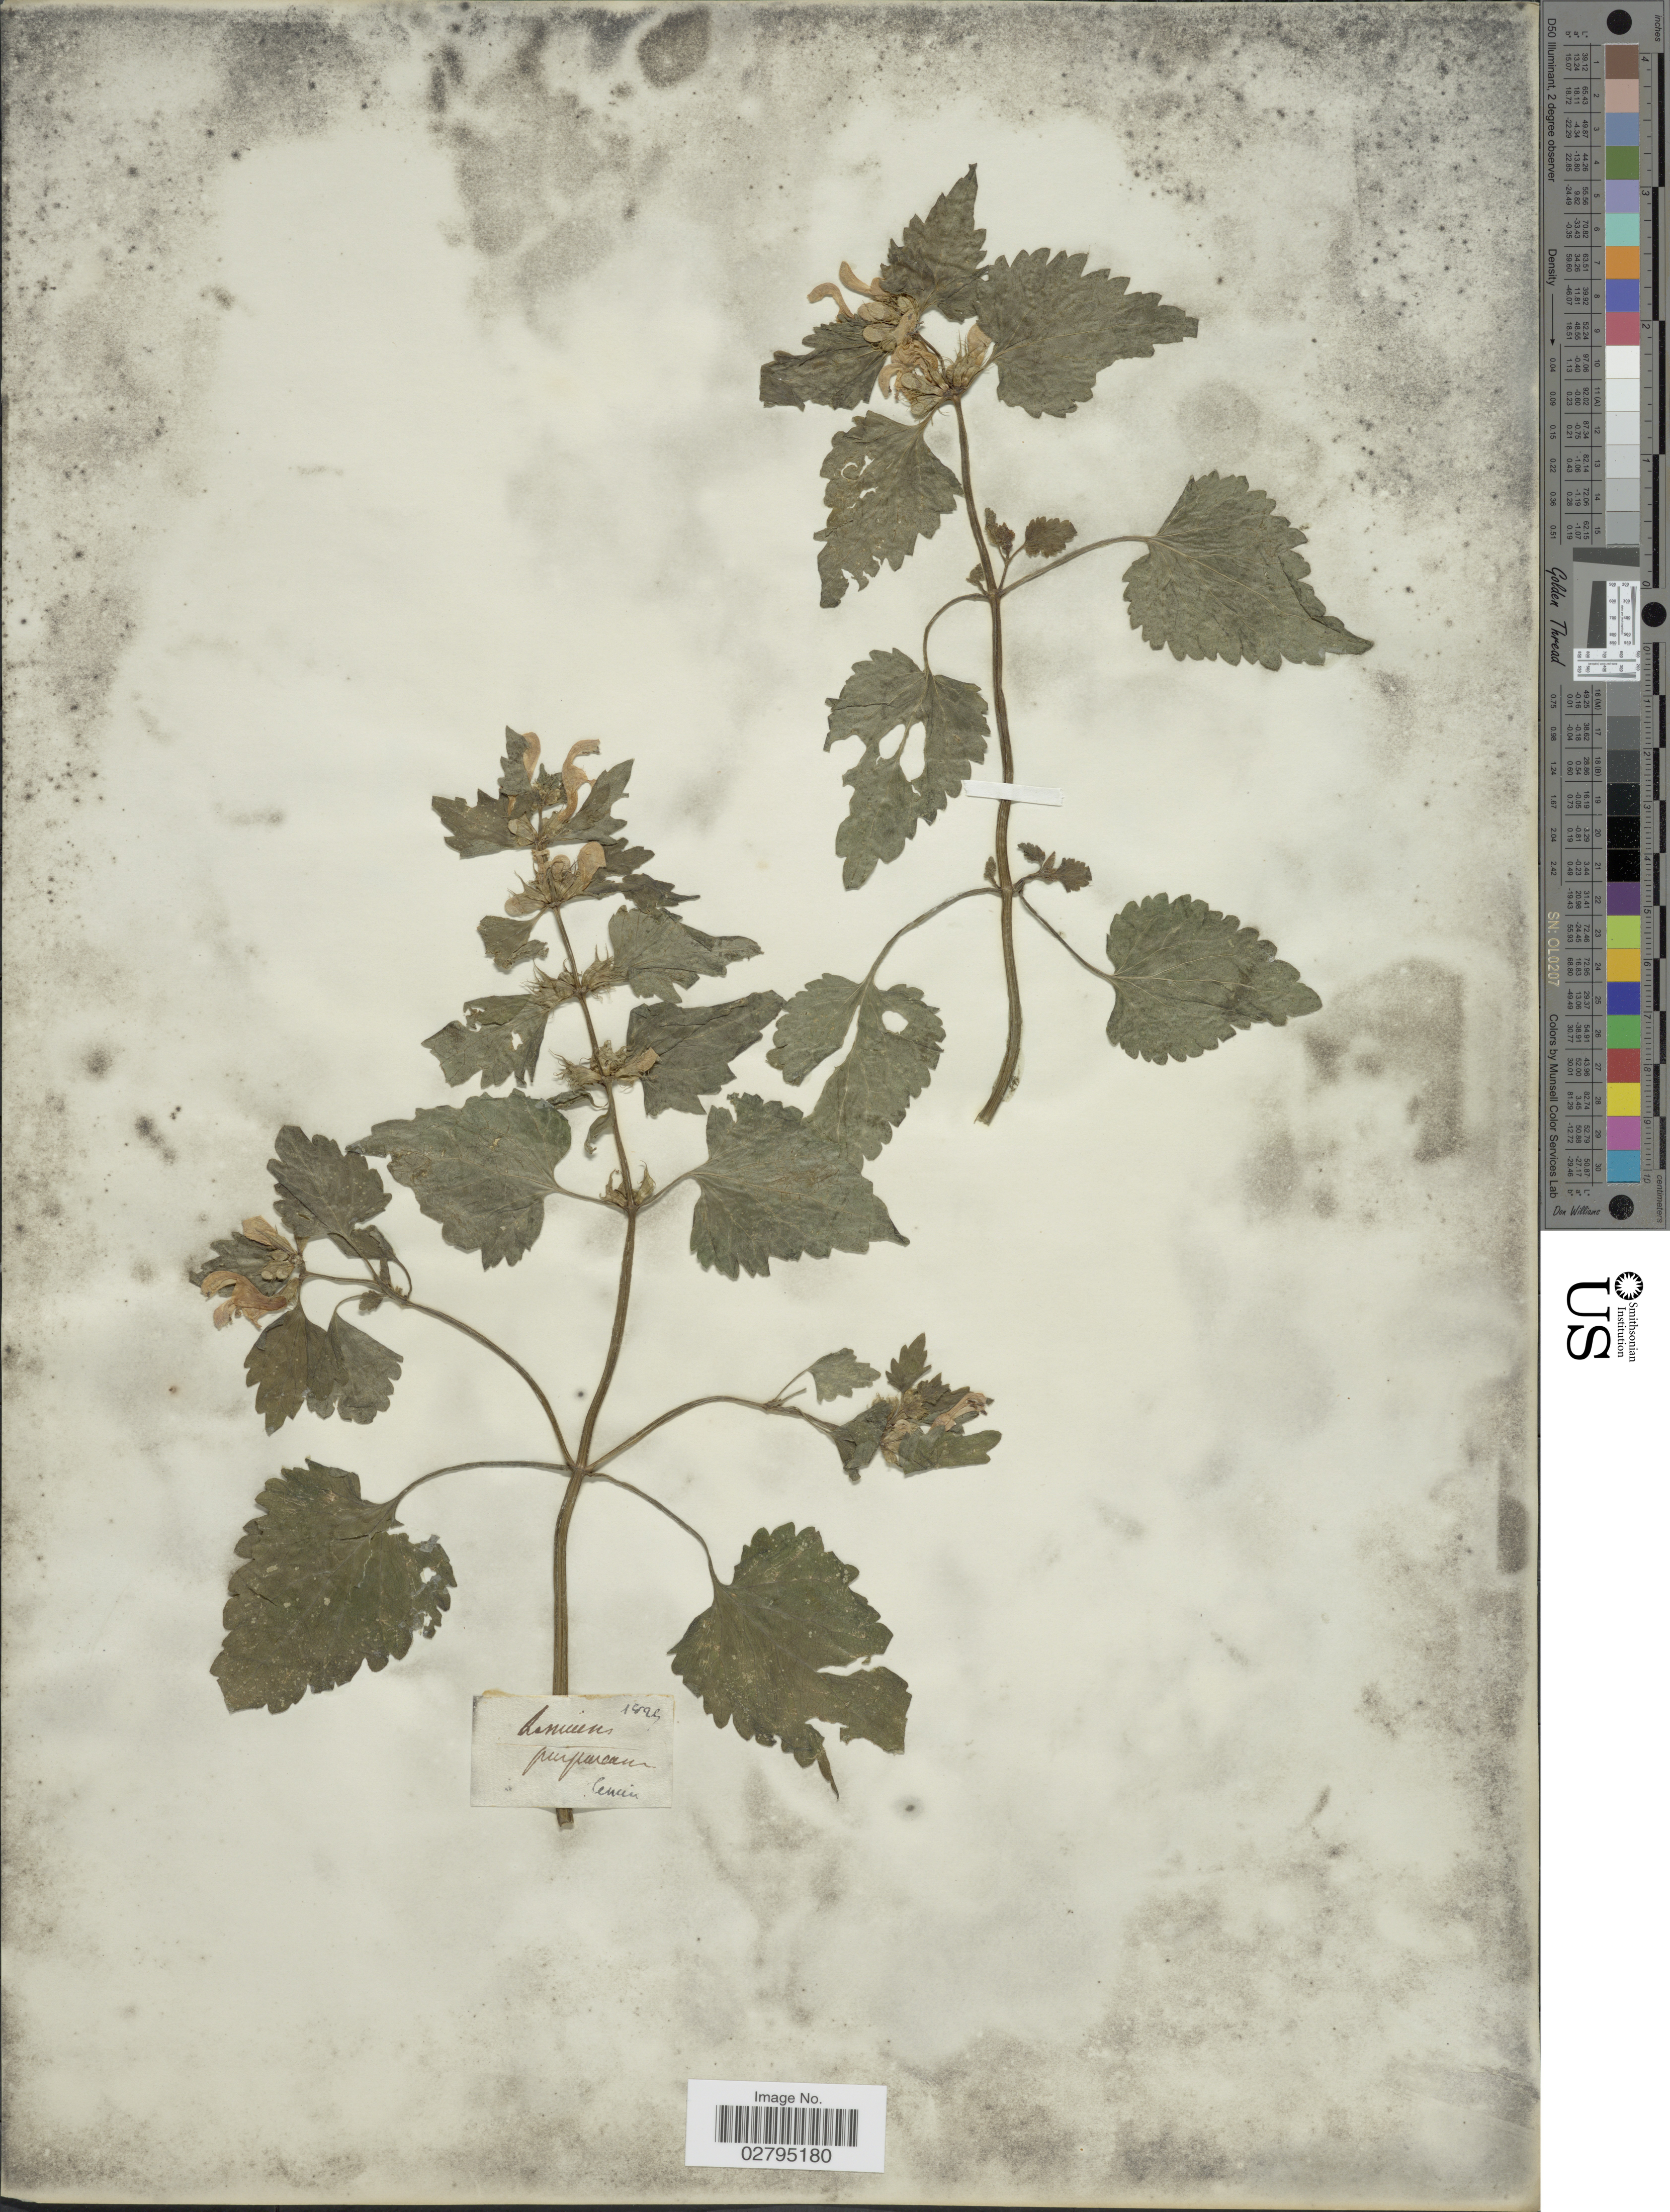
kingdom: Plantae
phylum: Tracheophyta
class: Magnoliopsida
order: Lamiales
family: Lamiaceae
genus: Lamium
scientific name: Lamium purpureum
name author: L.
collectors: Cencier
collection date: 1829